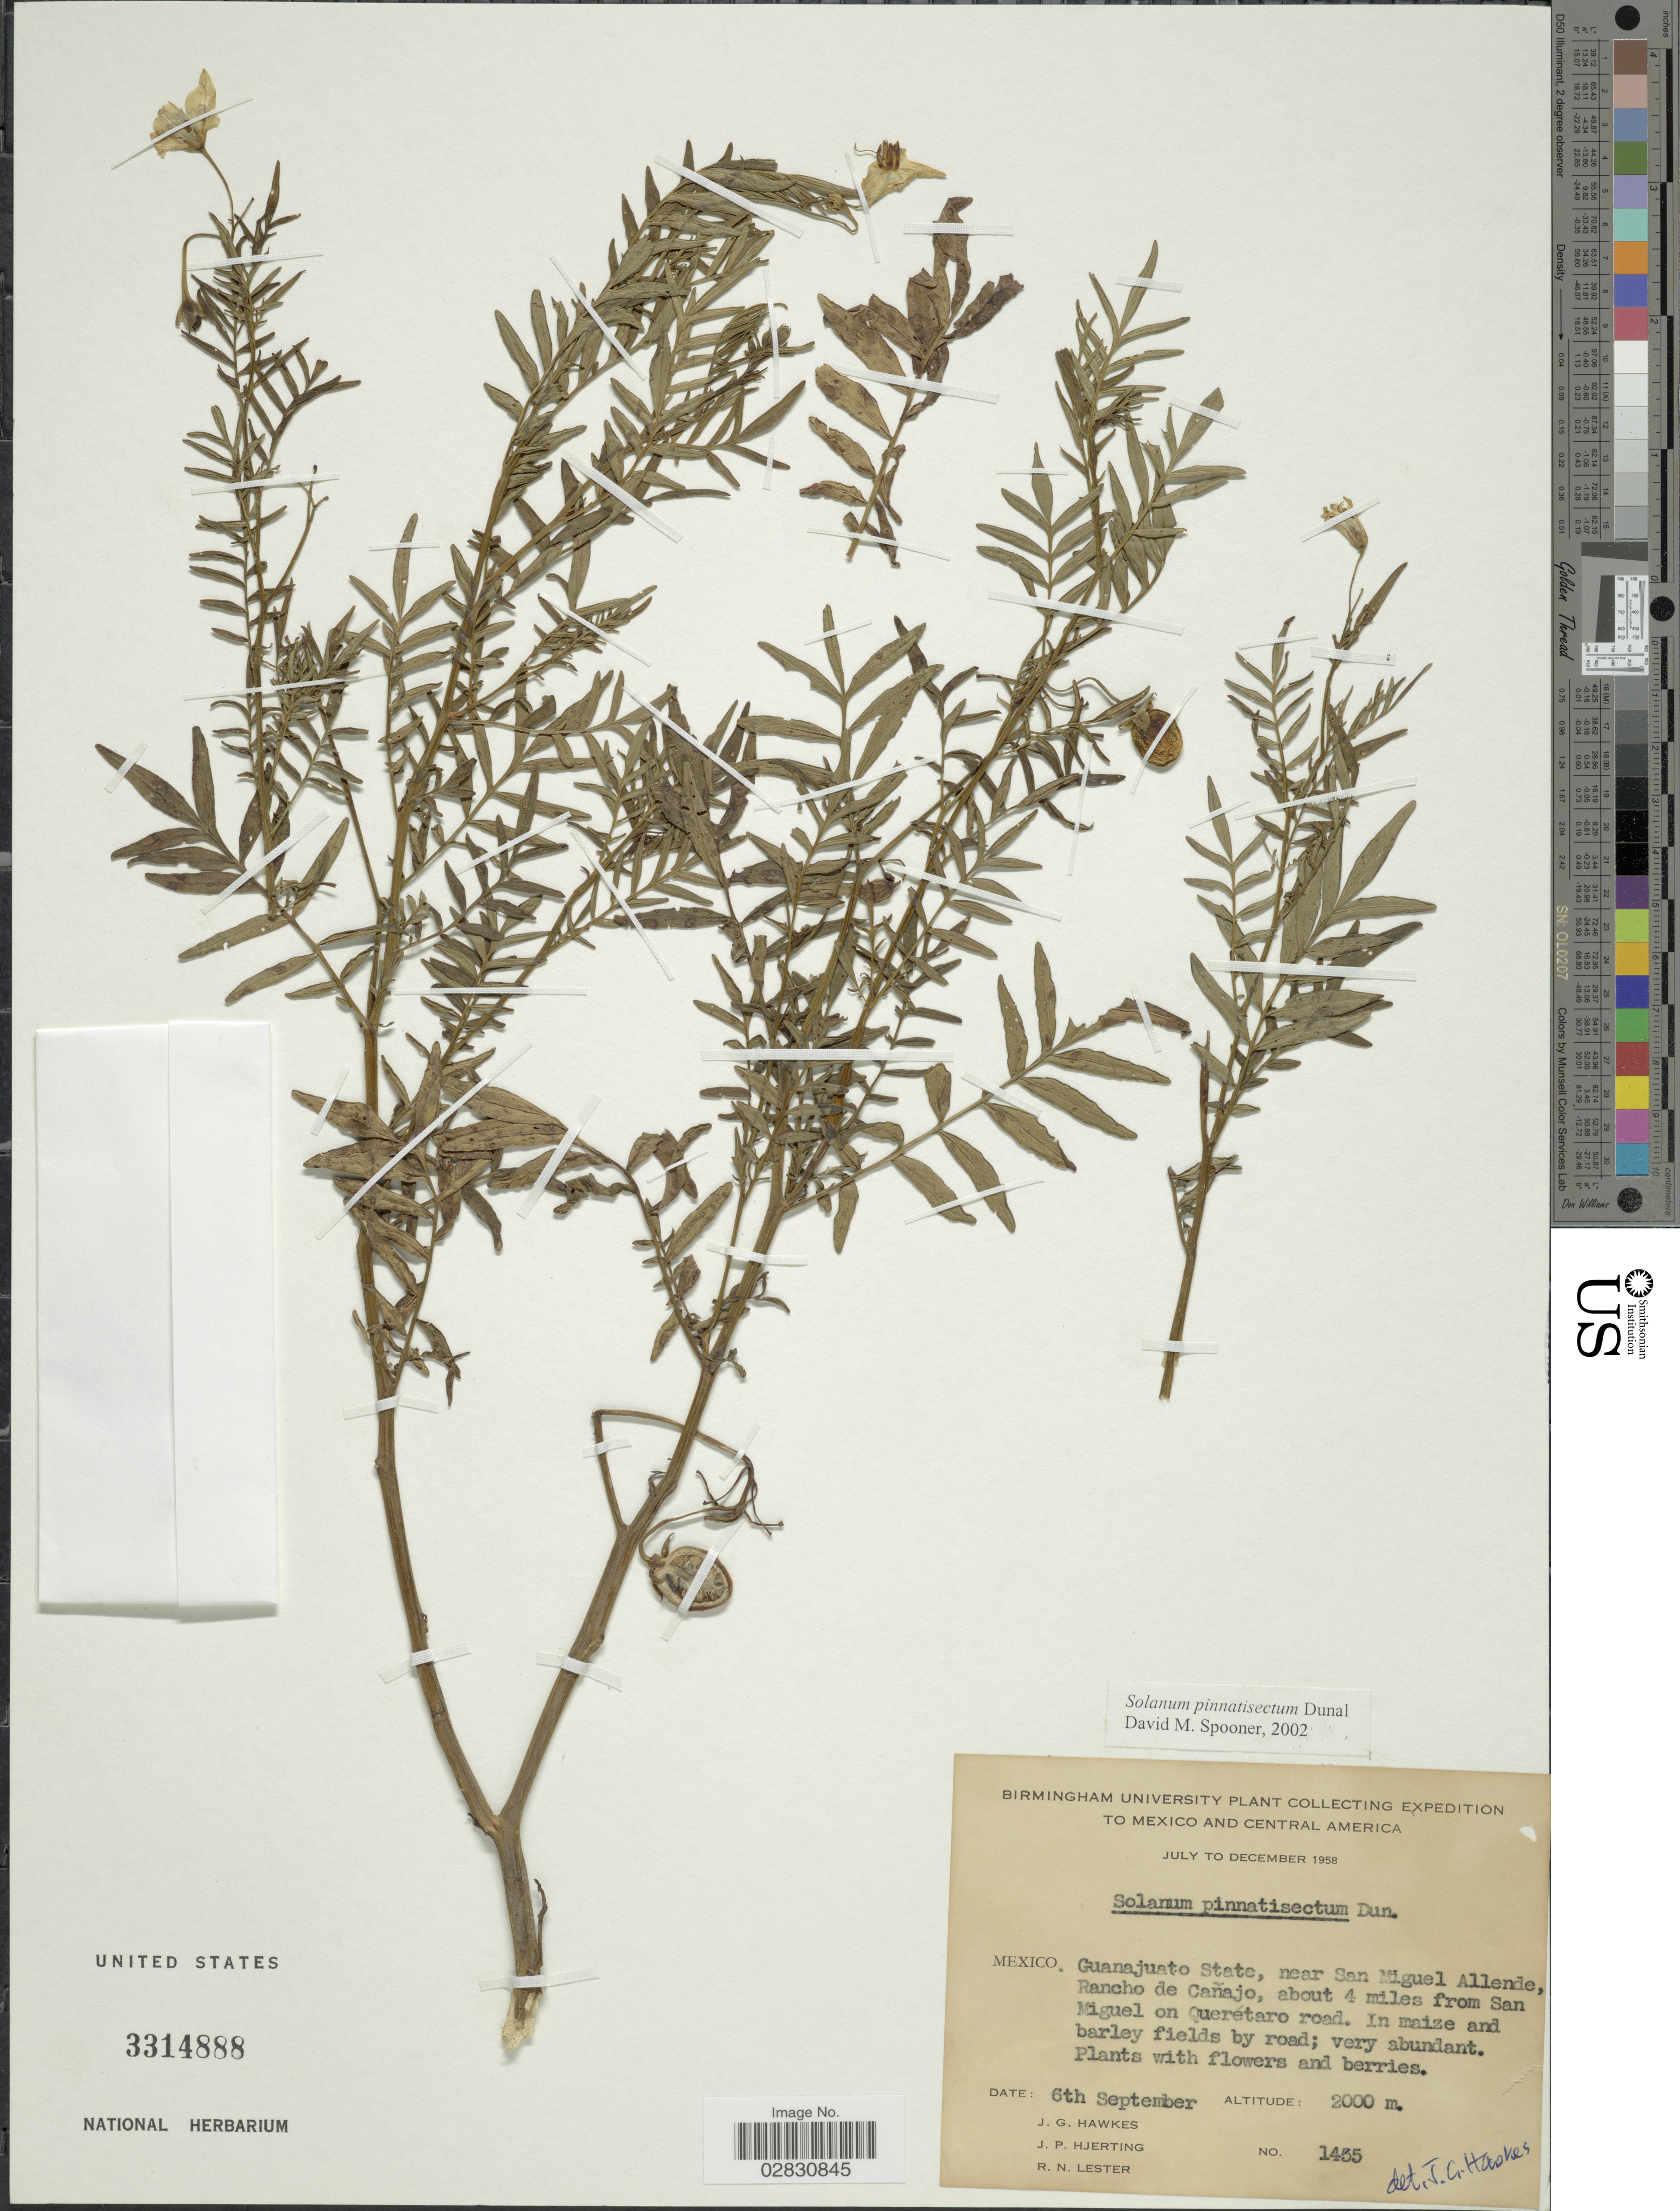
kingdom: Plantae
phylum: Tracheophyta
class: Magnoliopsida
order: Solanales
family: Solanaceae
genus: Solanum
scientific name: Solanum pinnatisectum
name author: Dunal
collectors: J. Hawkes, J. P. Hjerting & R. Lester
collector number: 1435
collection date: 1958-09-06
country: Mexico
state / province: Guanajuato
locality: Mexico, Guanajuato State, near San Miguel Allende, Rancho de Cañajo, about 4 miles from San Miguel on Querétaro road.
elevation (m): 2000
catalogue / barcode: US 3314888